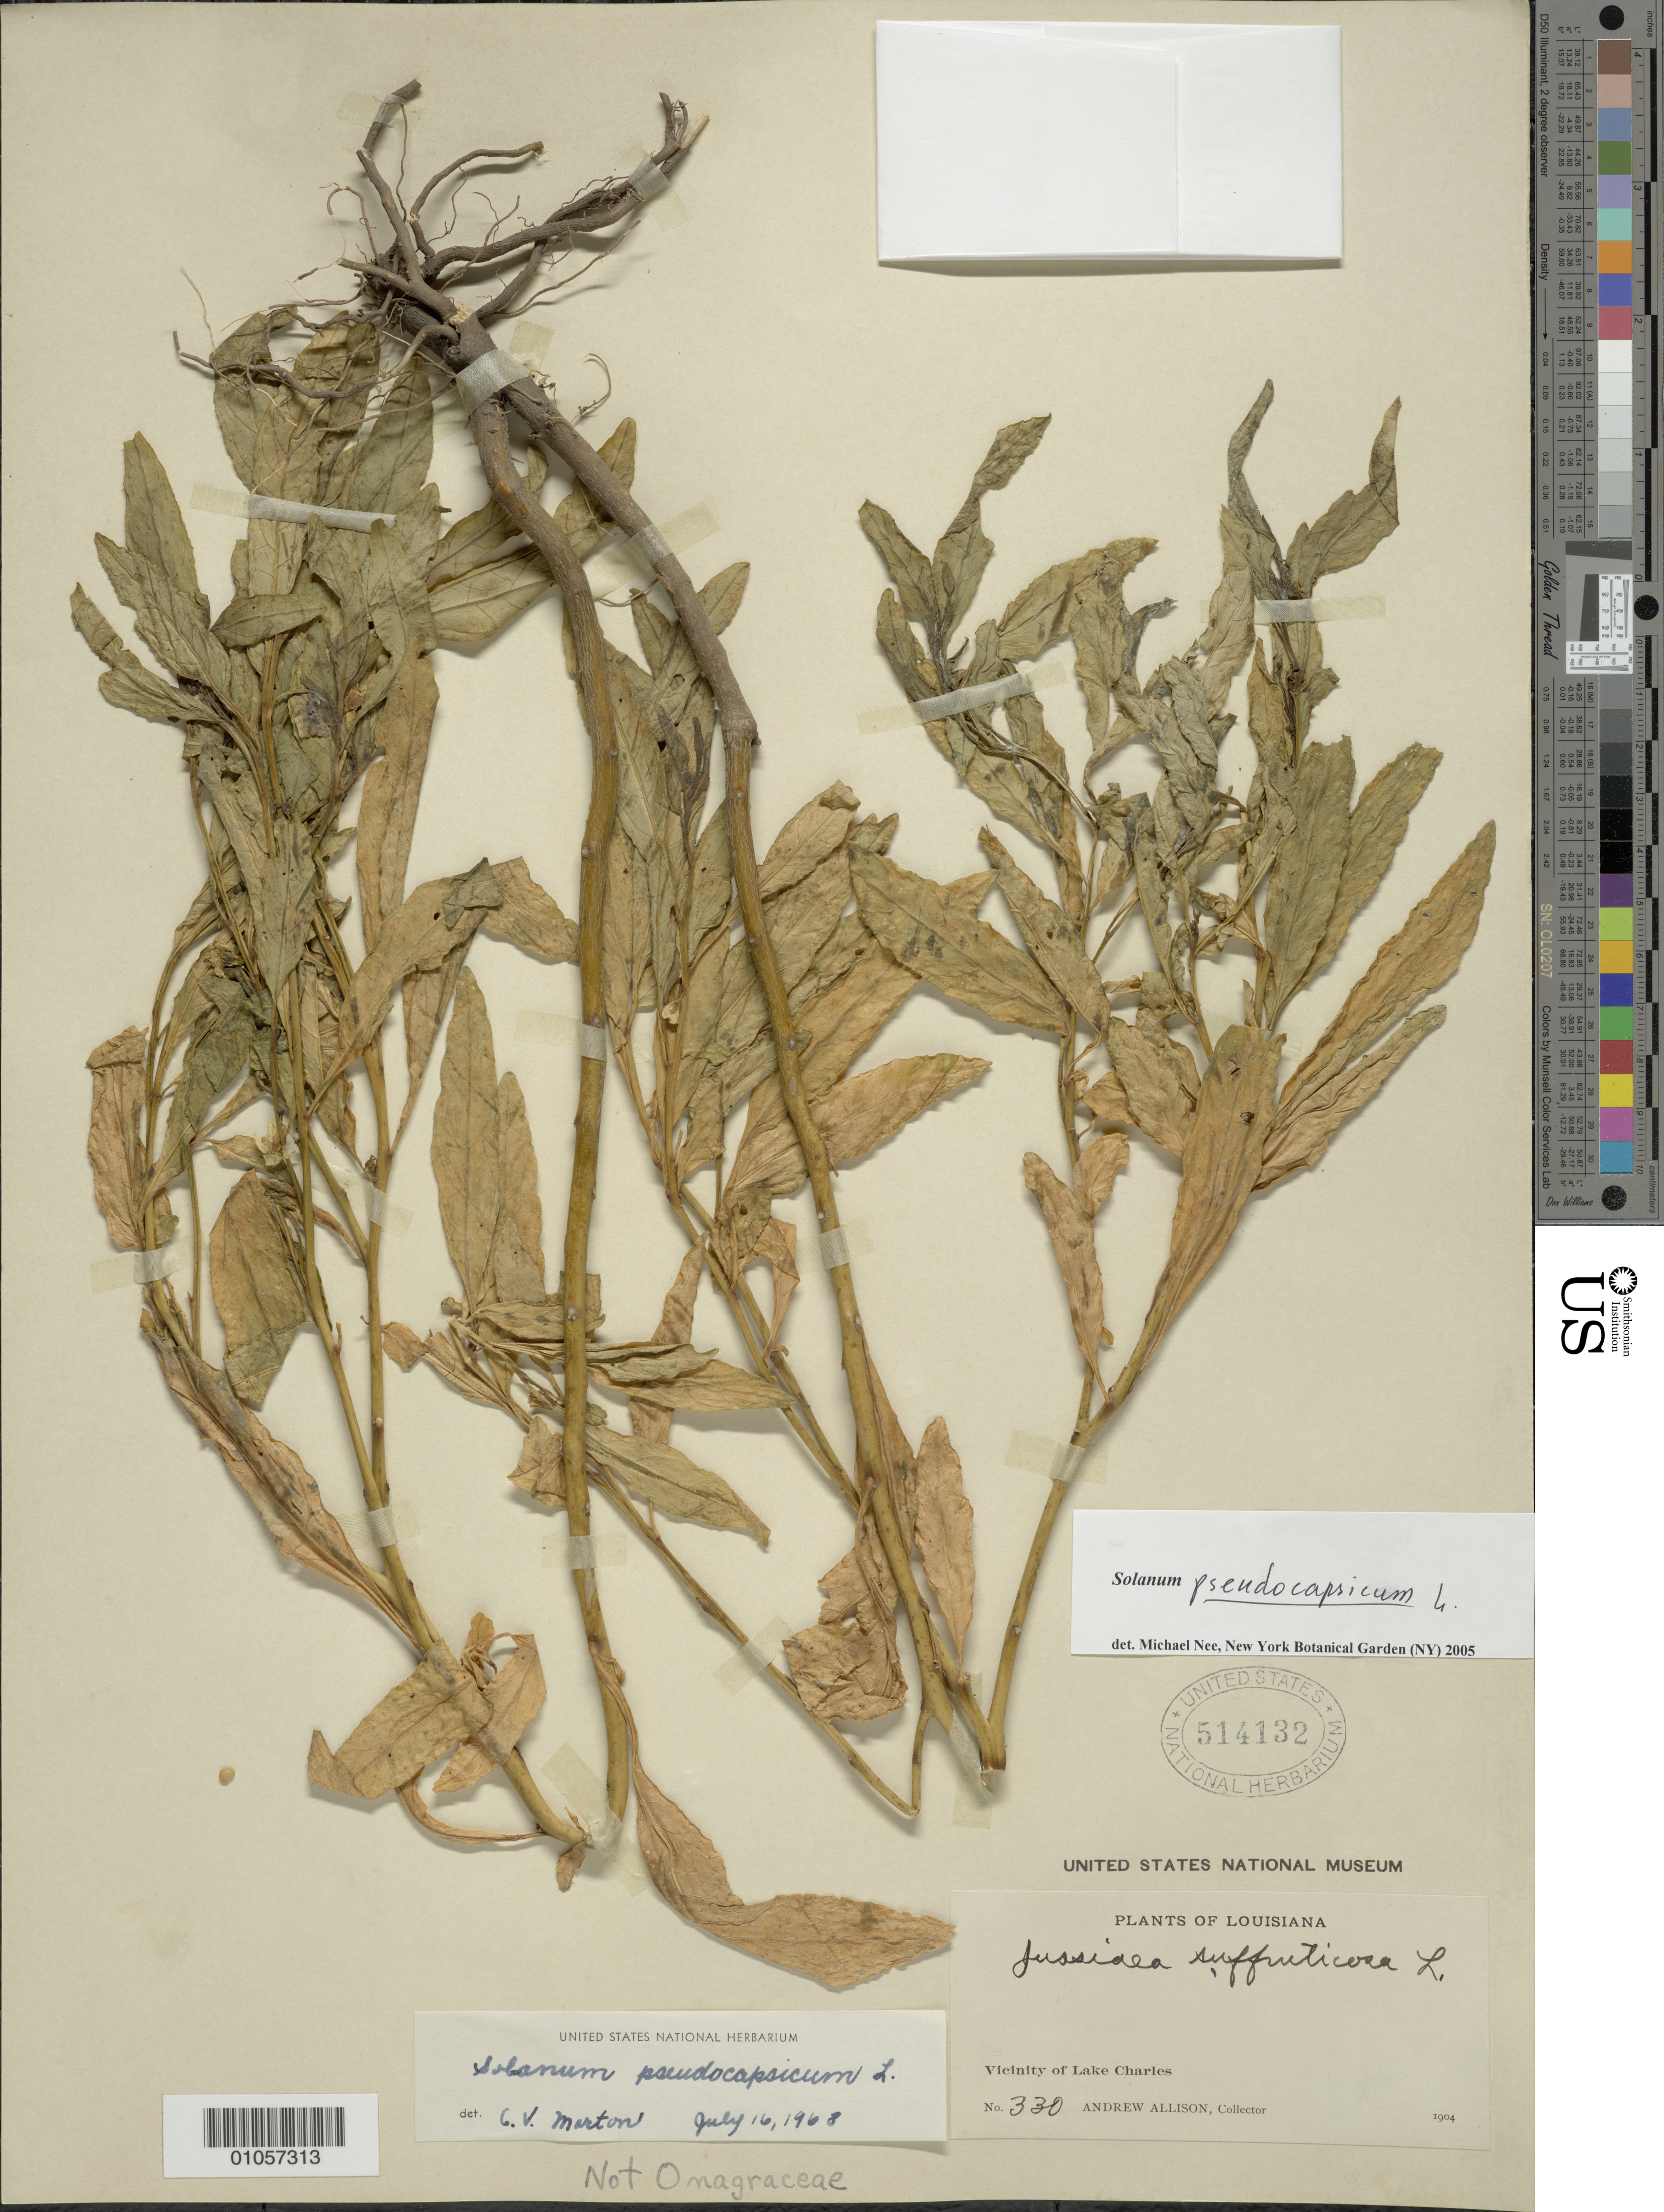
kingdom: Plantae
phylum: Tracheophyta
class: Magnoliopsida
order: Solanales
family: Solanaceae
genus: Solanum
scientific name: Solanum pseudocapsicum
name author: L.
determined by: Nee, Michael H.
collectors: A. Allison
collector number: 330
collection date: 1904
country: United States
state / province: Louisiana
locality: Lake Charles vicinity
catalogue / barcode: US 514132